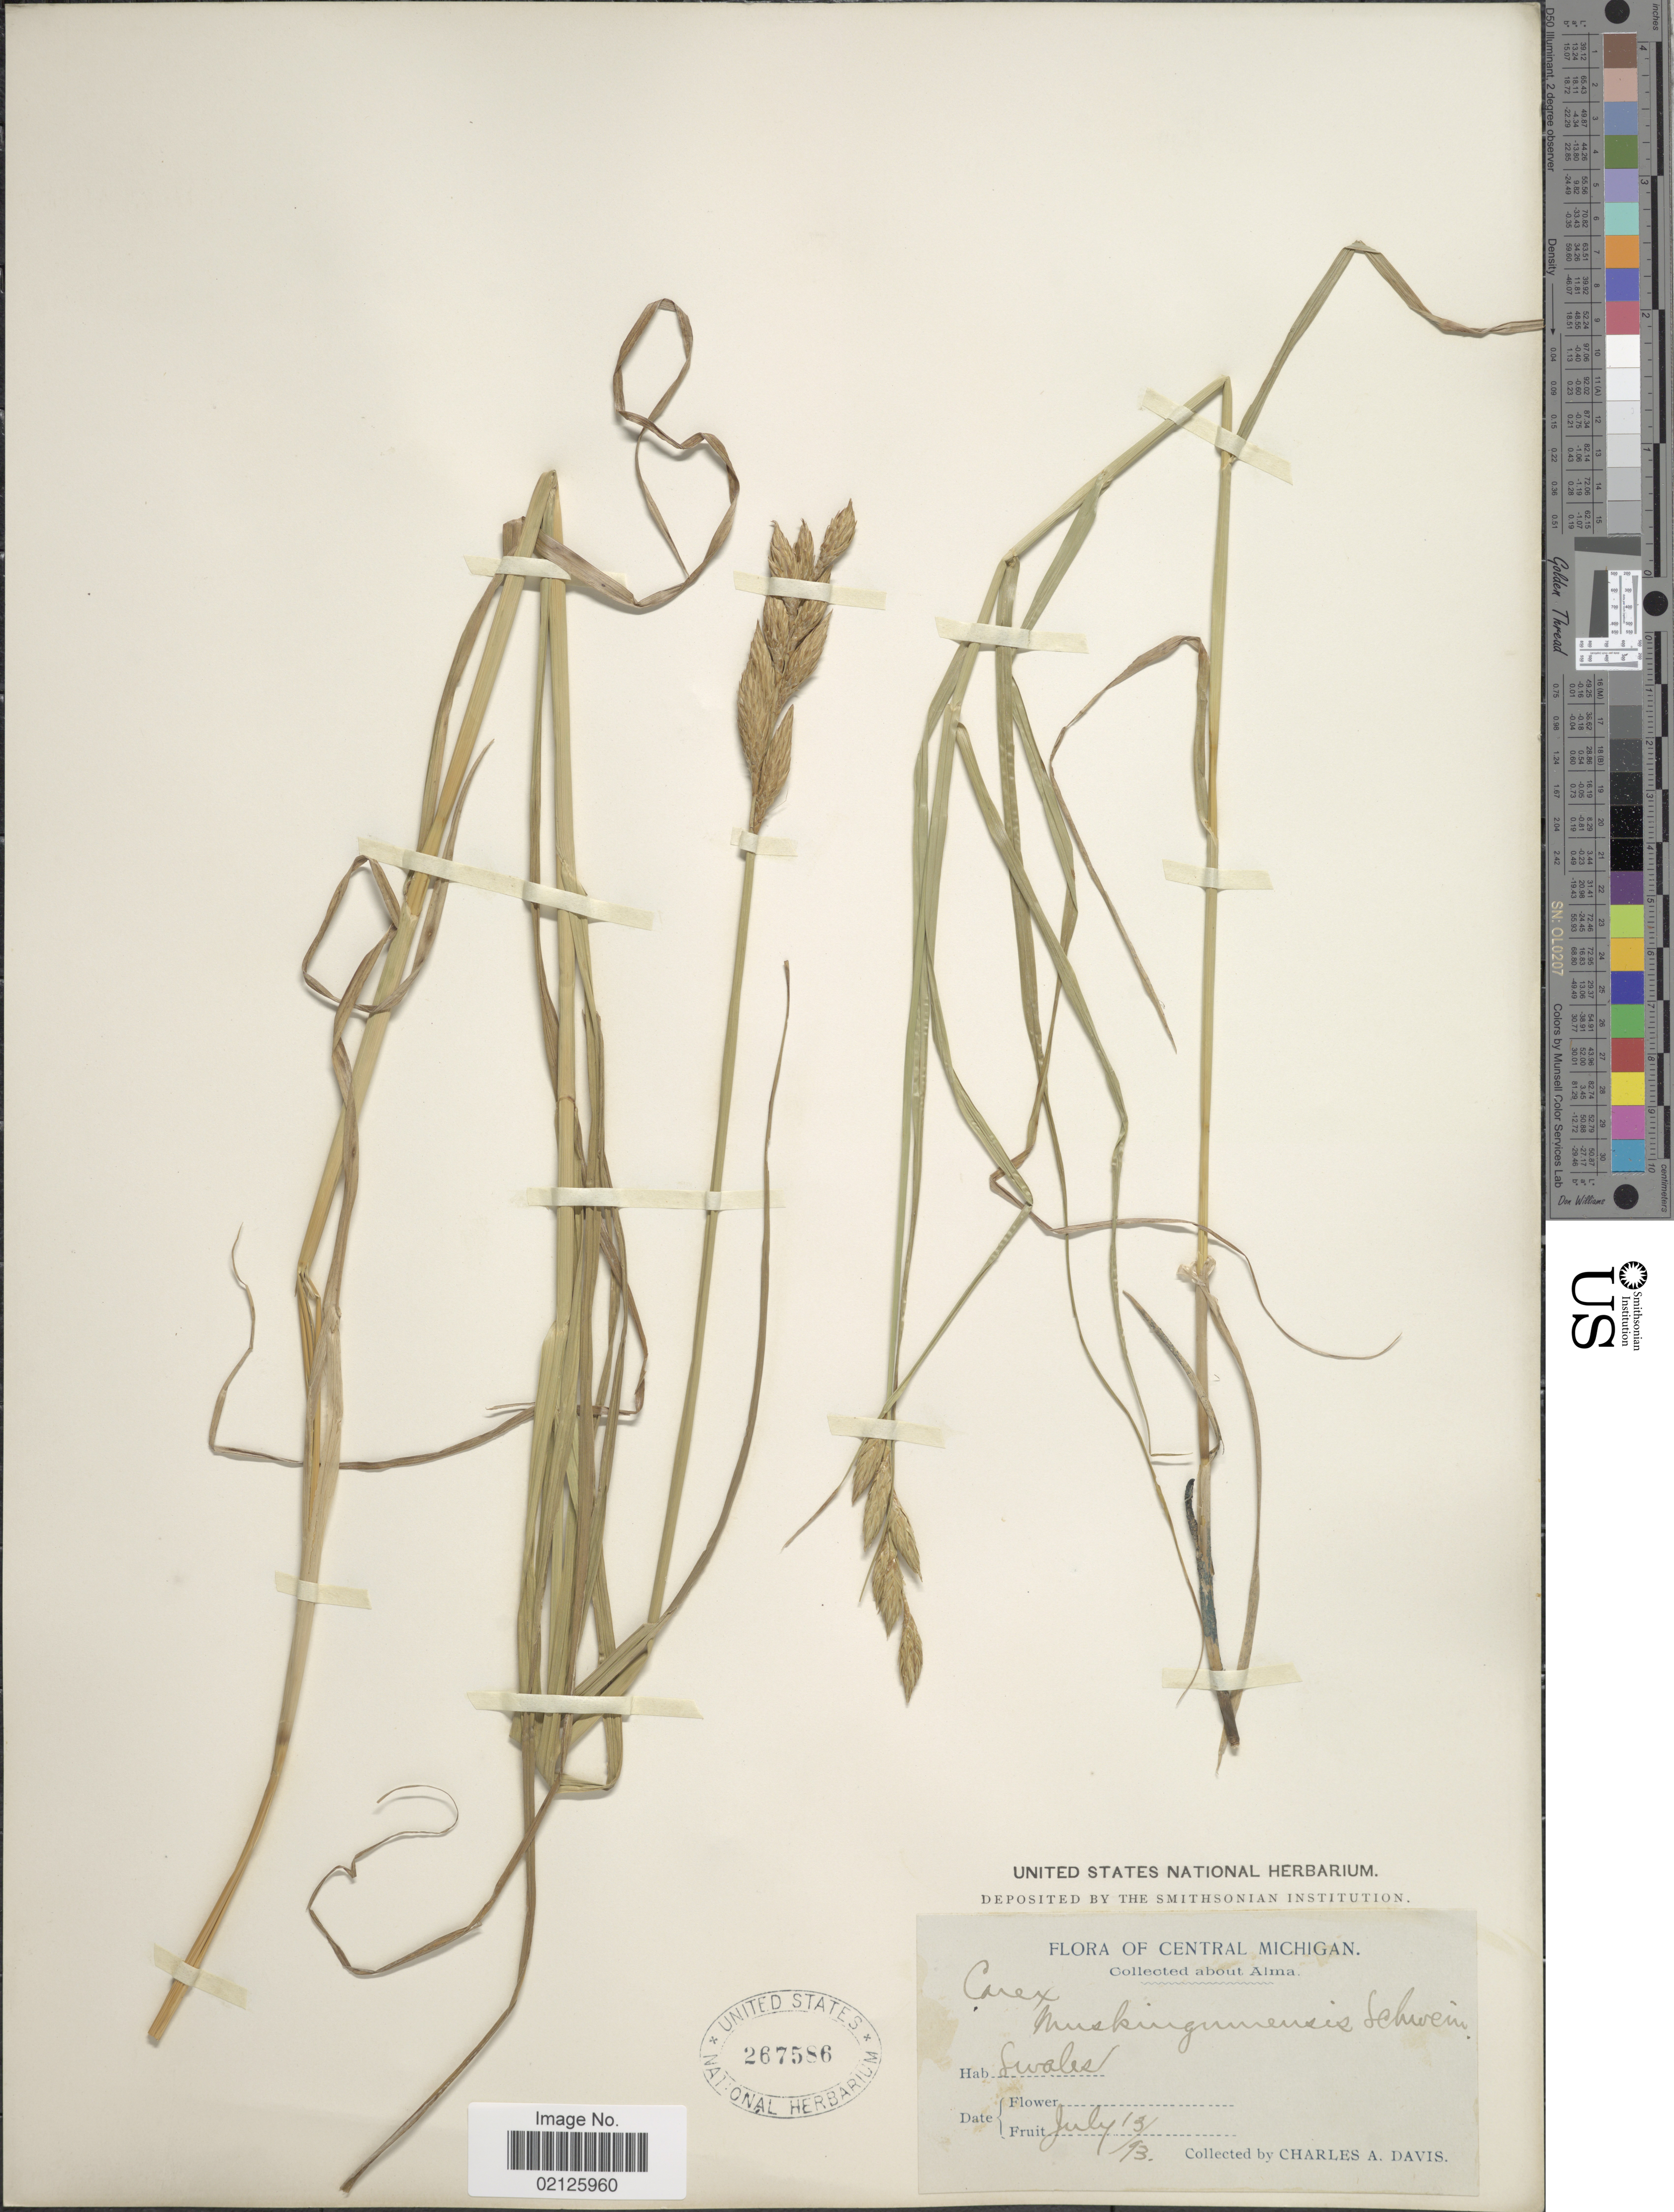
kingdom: Plantae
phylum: Tracheophyta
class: Liliopsida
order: Poales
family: Cyperaceae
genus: Carex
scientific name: Carex muskingumensis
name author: Schwein.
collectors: C. Davis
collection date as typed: Transcribed d/m/y: 13/7/93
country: United States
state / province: Michigan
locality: Central Michigan, About Alma, Swales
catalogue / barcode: US 267586